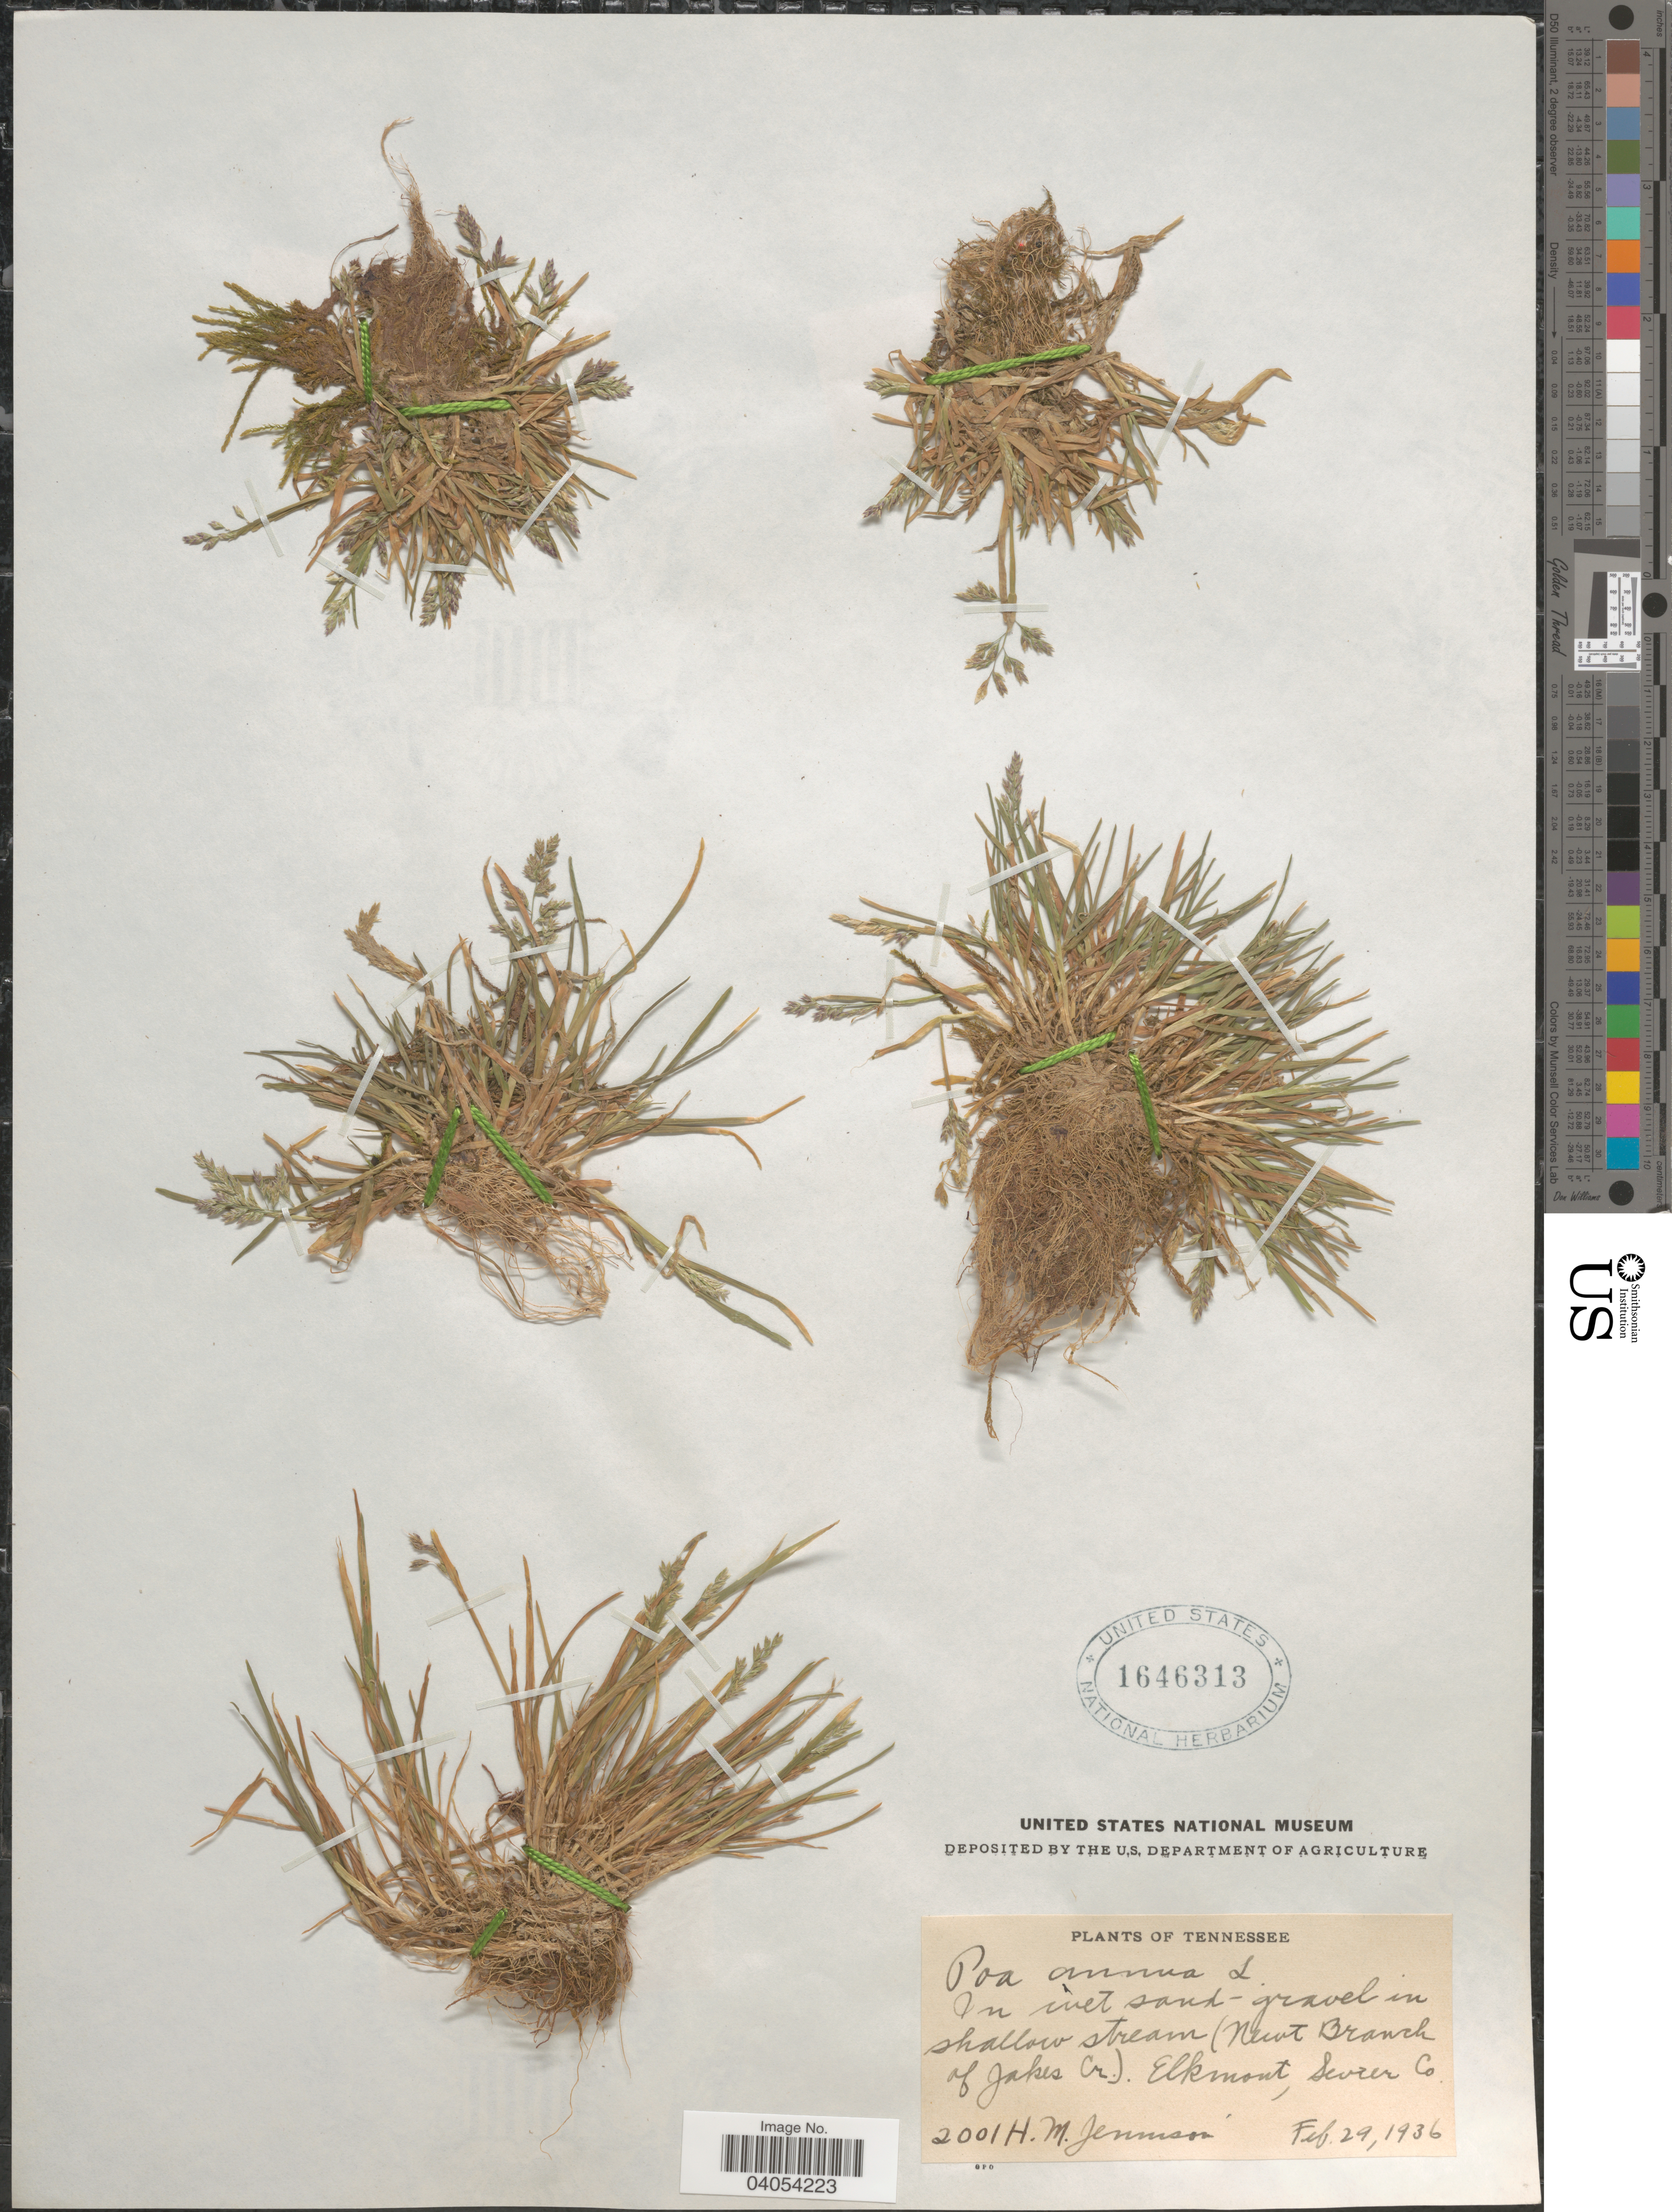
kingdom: Plantae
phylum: Tracheophyta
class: Liliopsida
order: Poales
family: Poaceae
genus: Poa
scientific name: Poa annua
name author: L.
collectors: H. Jennison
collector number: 2001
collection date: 1936-02-29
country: United States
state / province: Tennessee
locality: (Newt Branch of Jakes Cr.). Elkmont, Sevier Co.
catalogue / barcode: US 1646313